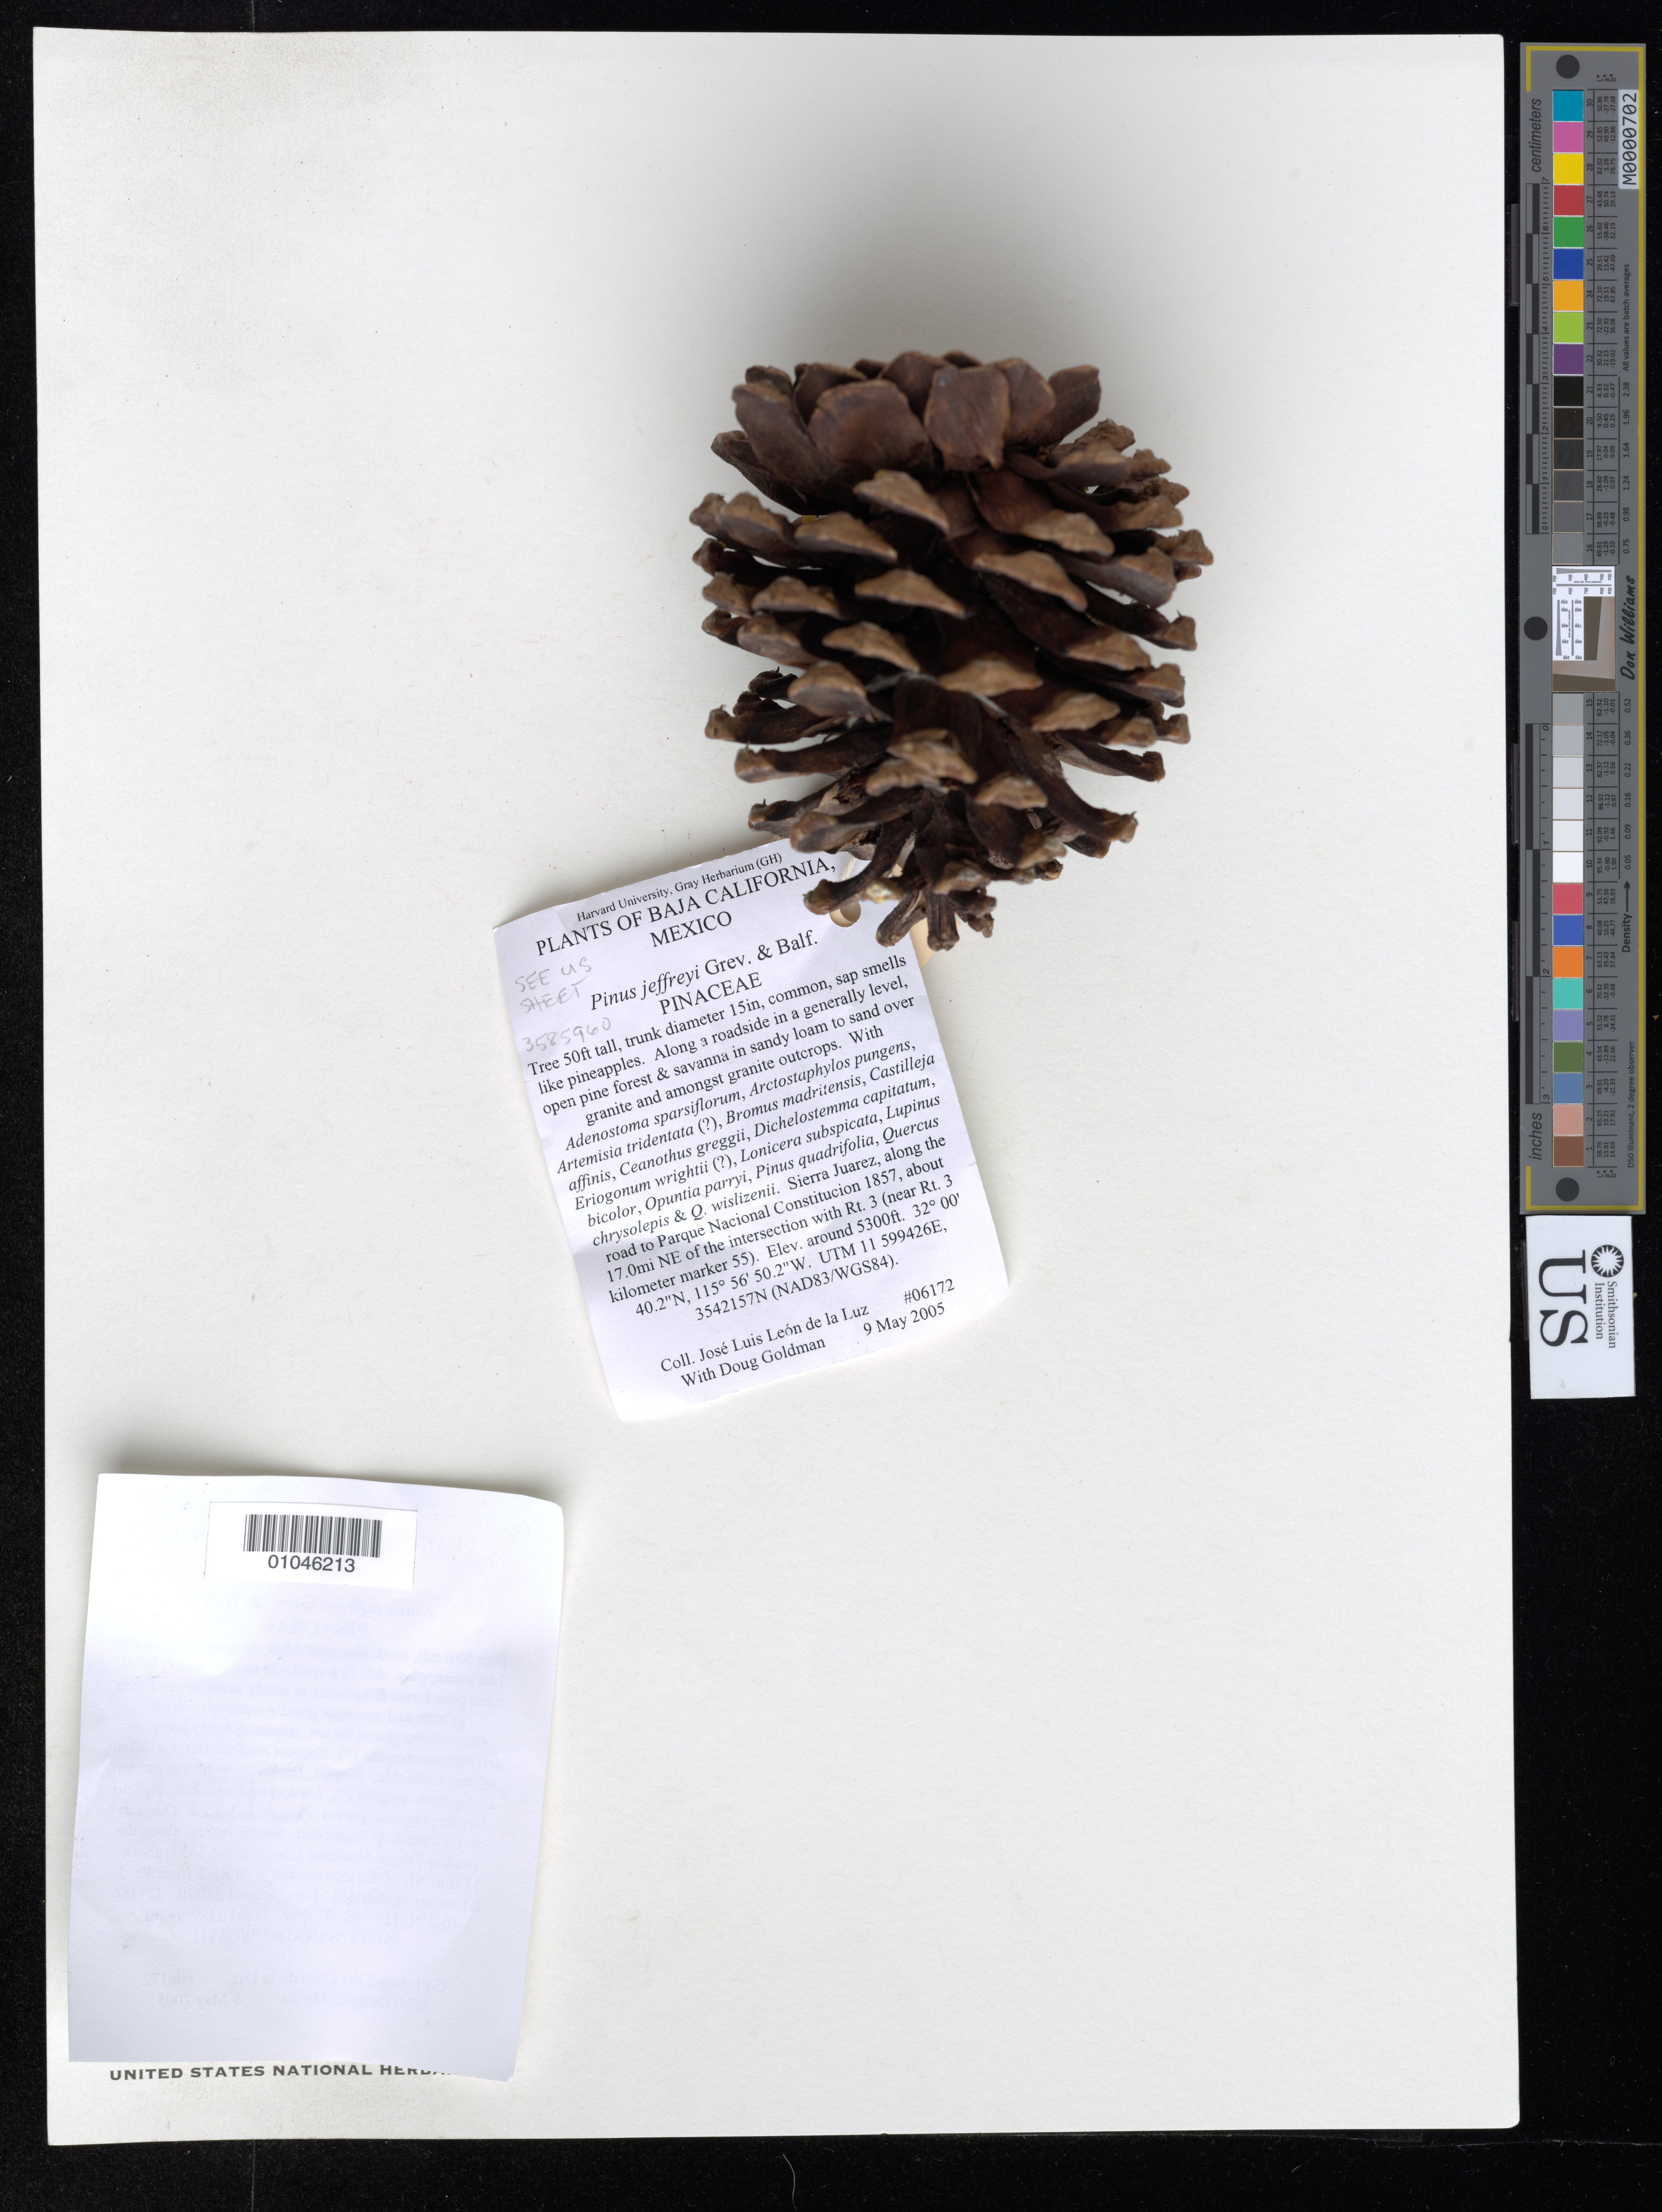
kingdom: Plantae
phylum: Tracheophyta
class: Pinopsida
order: Pinales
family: Pinaceae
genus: Pinus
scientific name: Pinus jeffreyi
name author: Balf.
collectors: J. L. León de la Luz & D. H. Goldman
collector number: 06172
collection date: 2005-05-09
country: Mexico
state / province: Baja California Norte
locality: Sierra Juarez along the road to Parque Natcional Constitucion 1857 about 17 miles NE of the intersection with Rt. 3 (near Rt.. 3 kilometer marker 55).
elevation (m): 1615